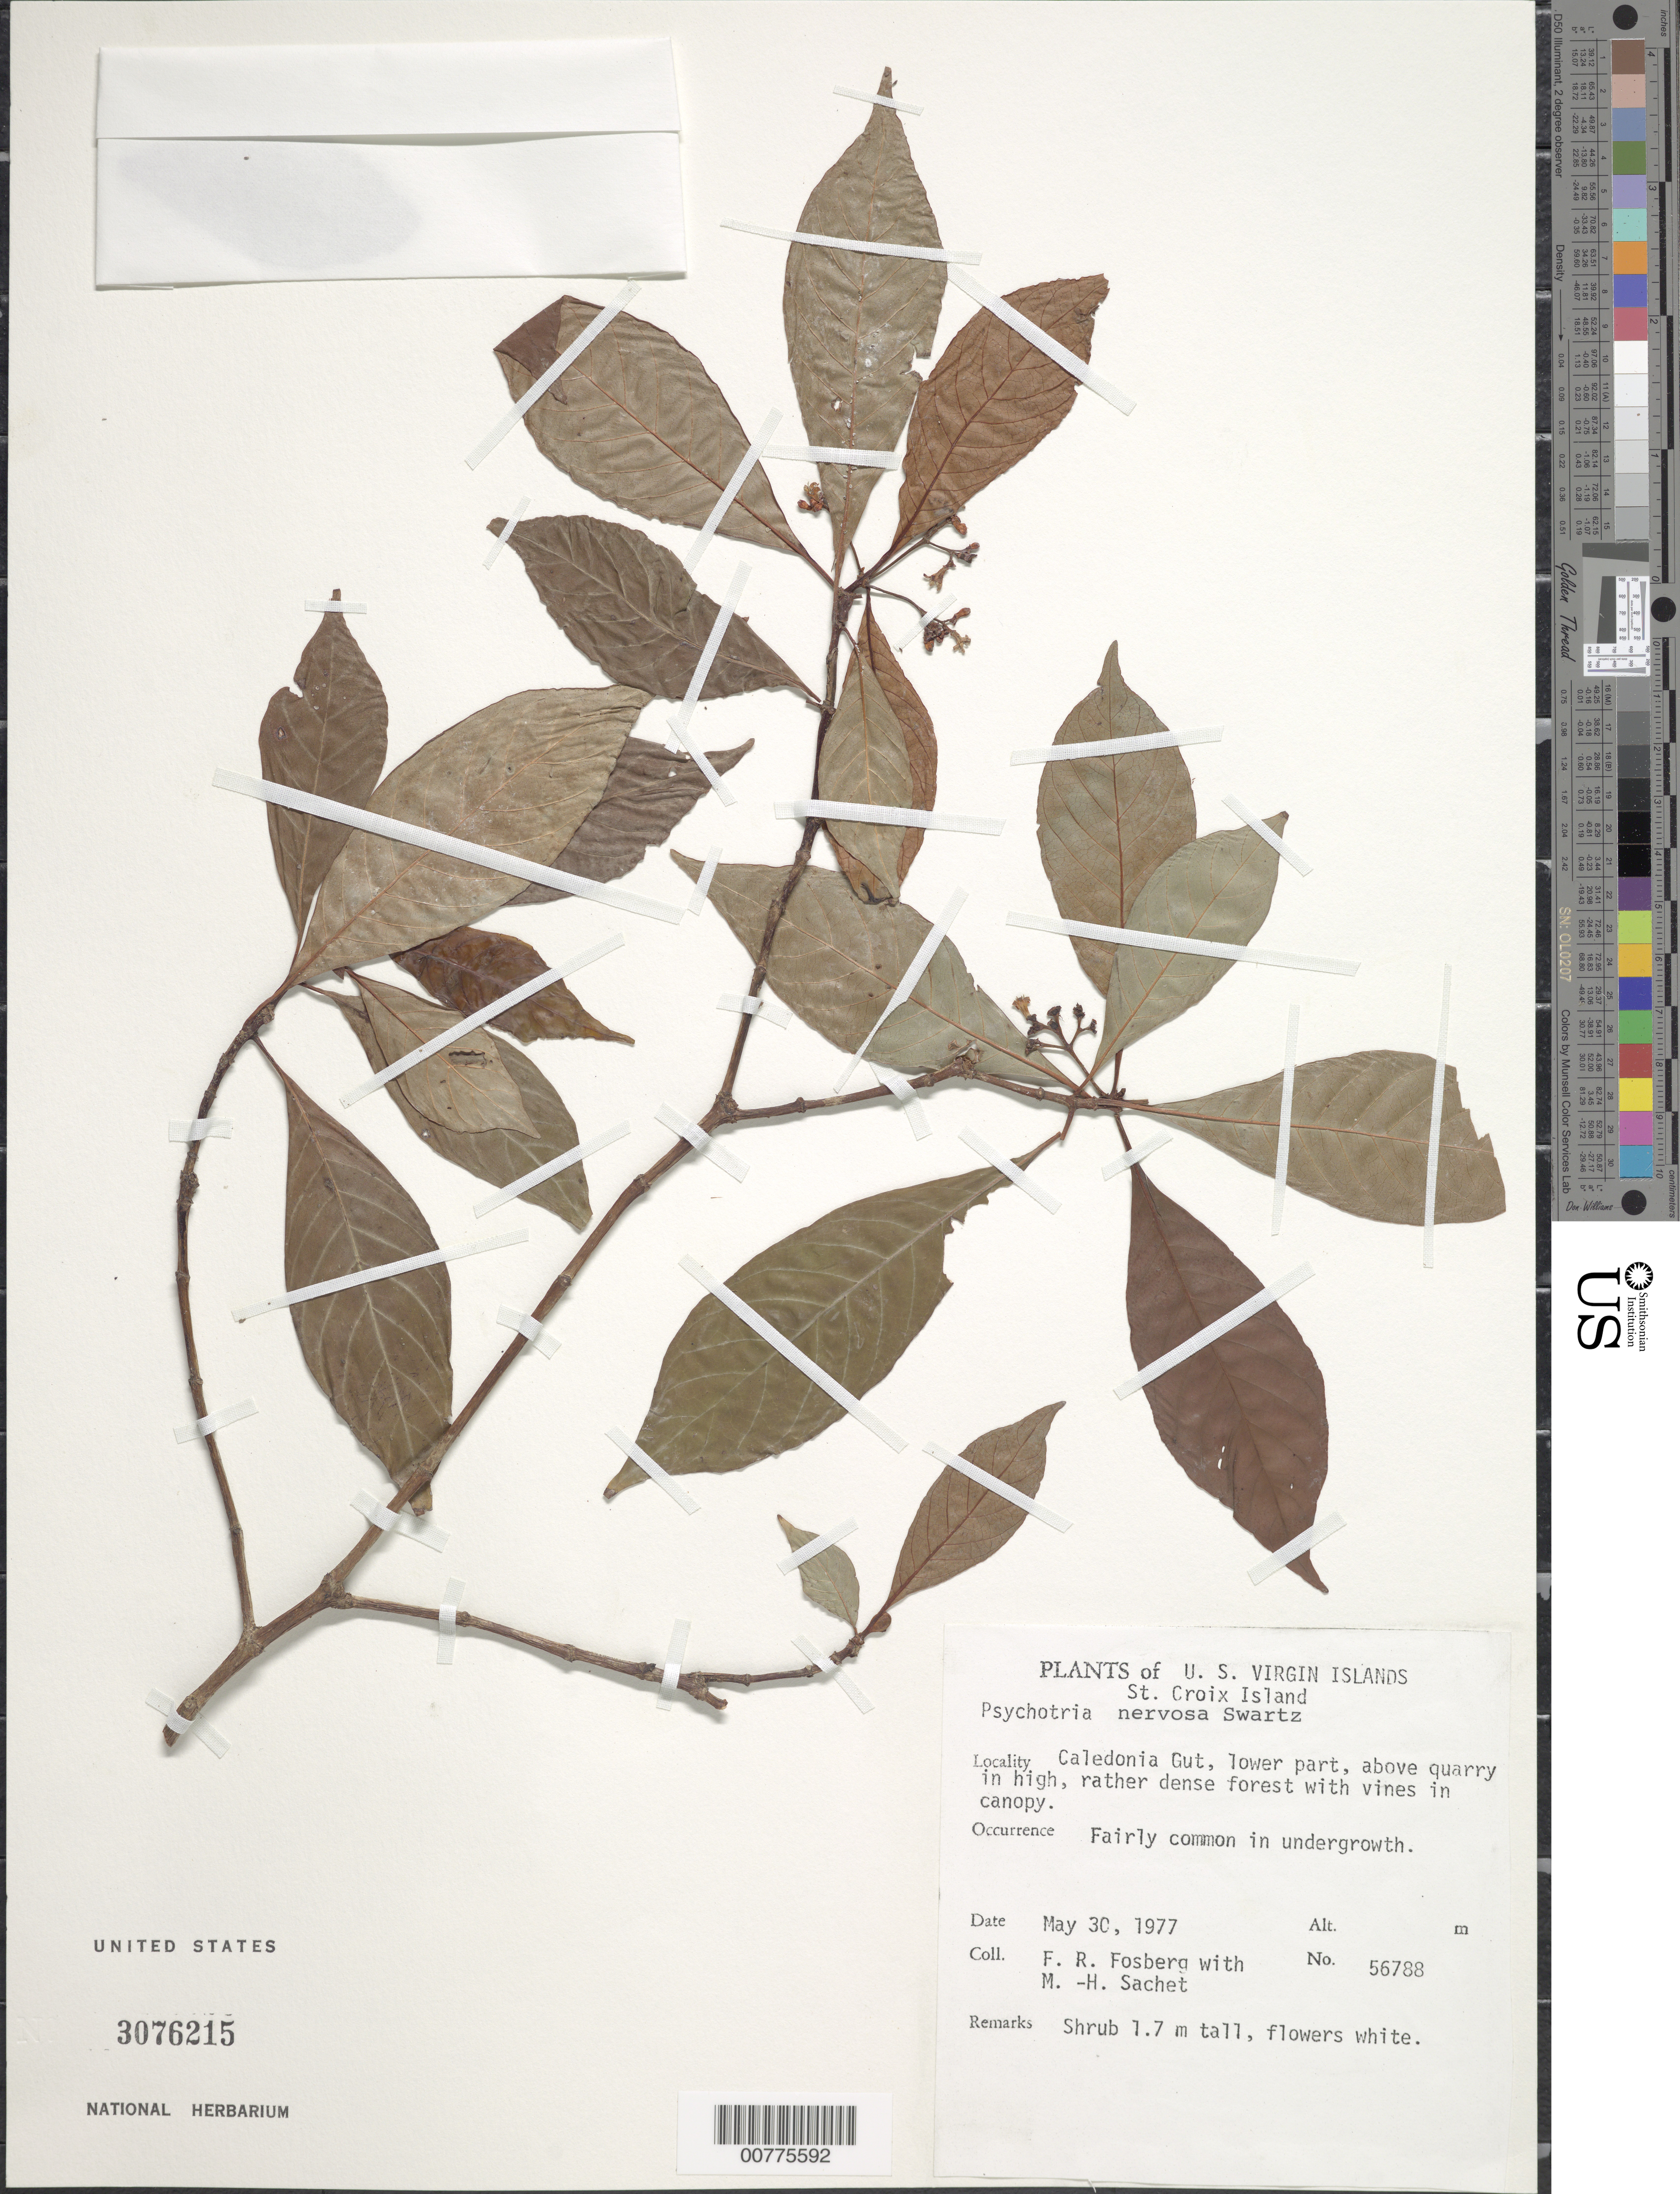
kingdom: Plantae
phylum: Tracheophyta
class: Magnoliopsida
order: Gentianales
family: Rubiaceae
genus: Psychotria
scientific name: Psychotria nervosa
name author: Sw.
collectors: F. R. Fosberg & M.-H. Sachet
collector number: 56788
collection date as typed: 30 May 1977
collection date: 1977-05-30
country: U.S. Virgin Islands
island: St. Croix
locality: Caledonia Gut, lower part, above quarry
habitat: High, rather dense forest with vines in canopy. Fairly common in undergrowth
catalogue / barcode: US 3076215